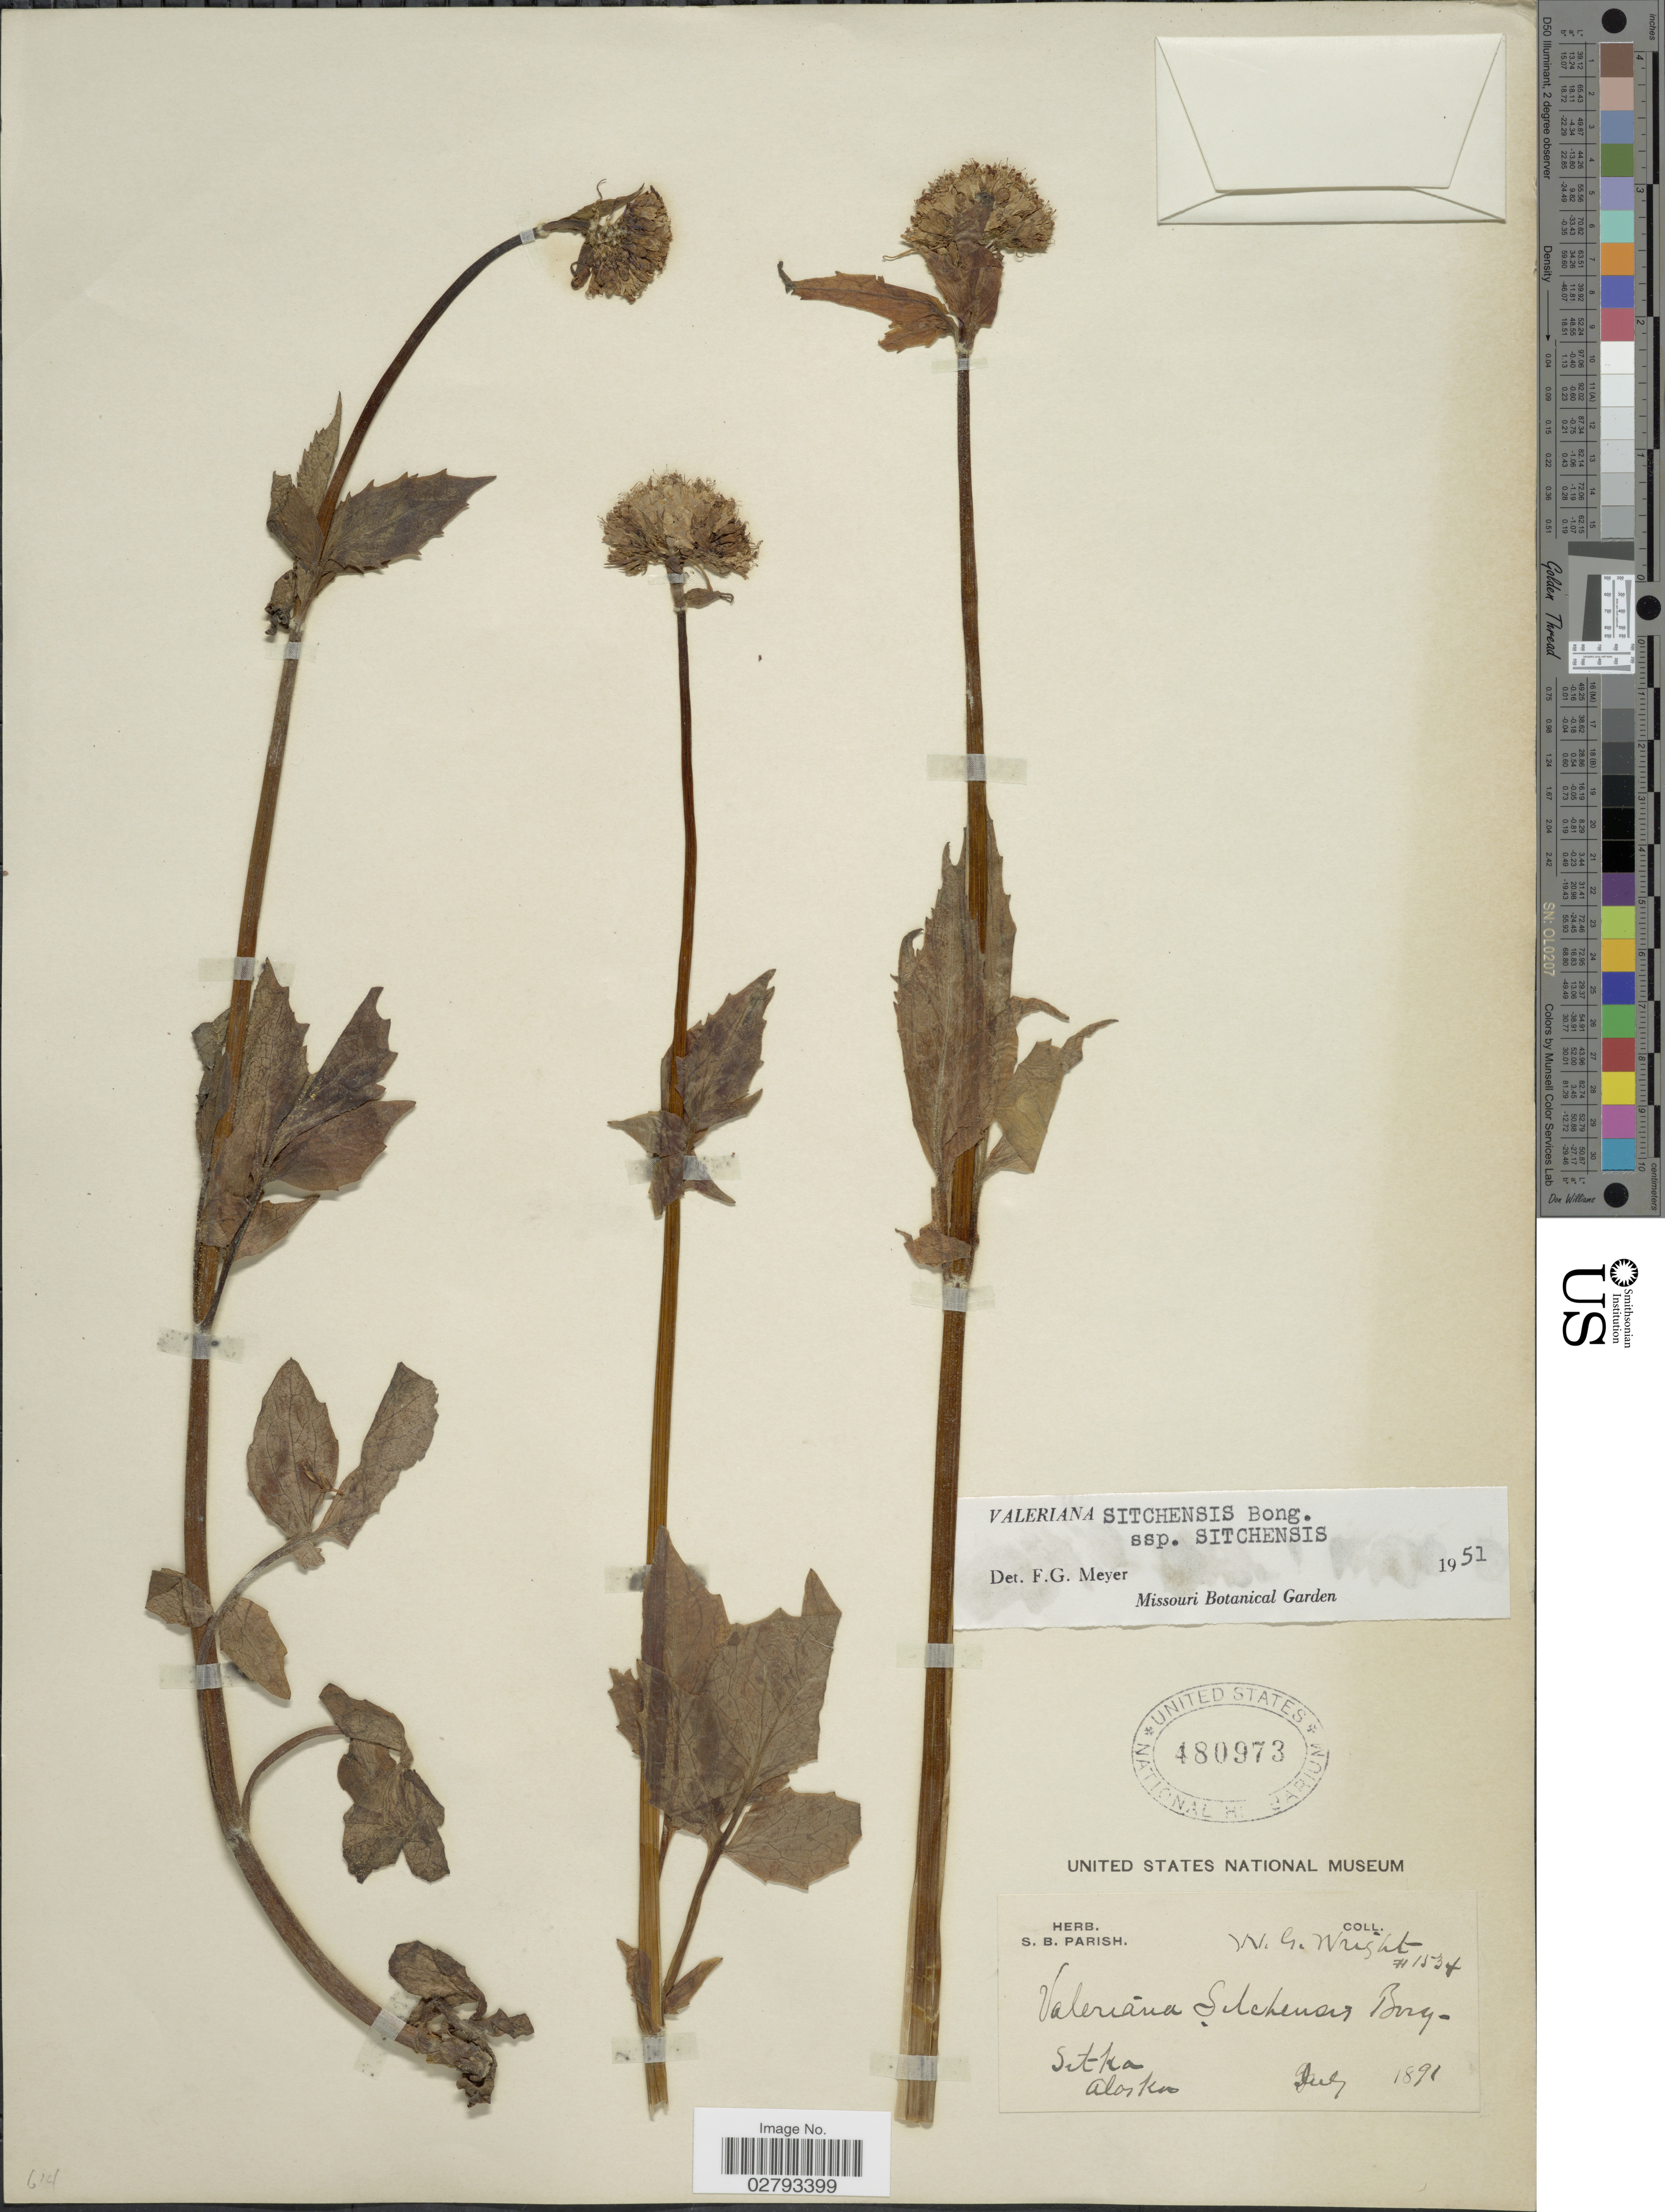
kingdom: Plantae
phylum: Tracheophyta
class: Magnoliopsida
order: Dipsacales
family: Caprifoliaceae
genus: Valeriana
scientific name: Valeriana sitchensis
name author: Bong.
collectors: W. G. Wright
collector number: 1534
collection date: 1891-07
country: United States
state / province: Alaska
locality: Sitka.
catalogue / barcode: US 480973